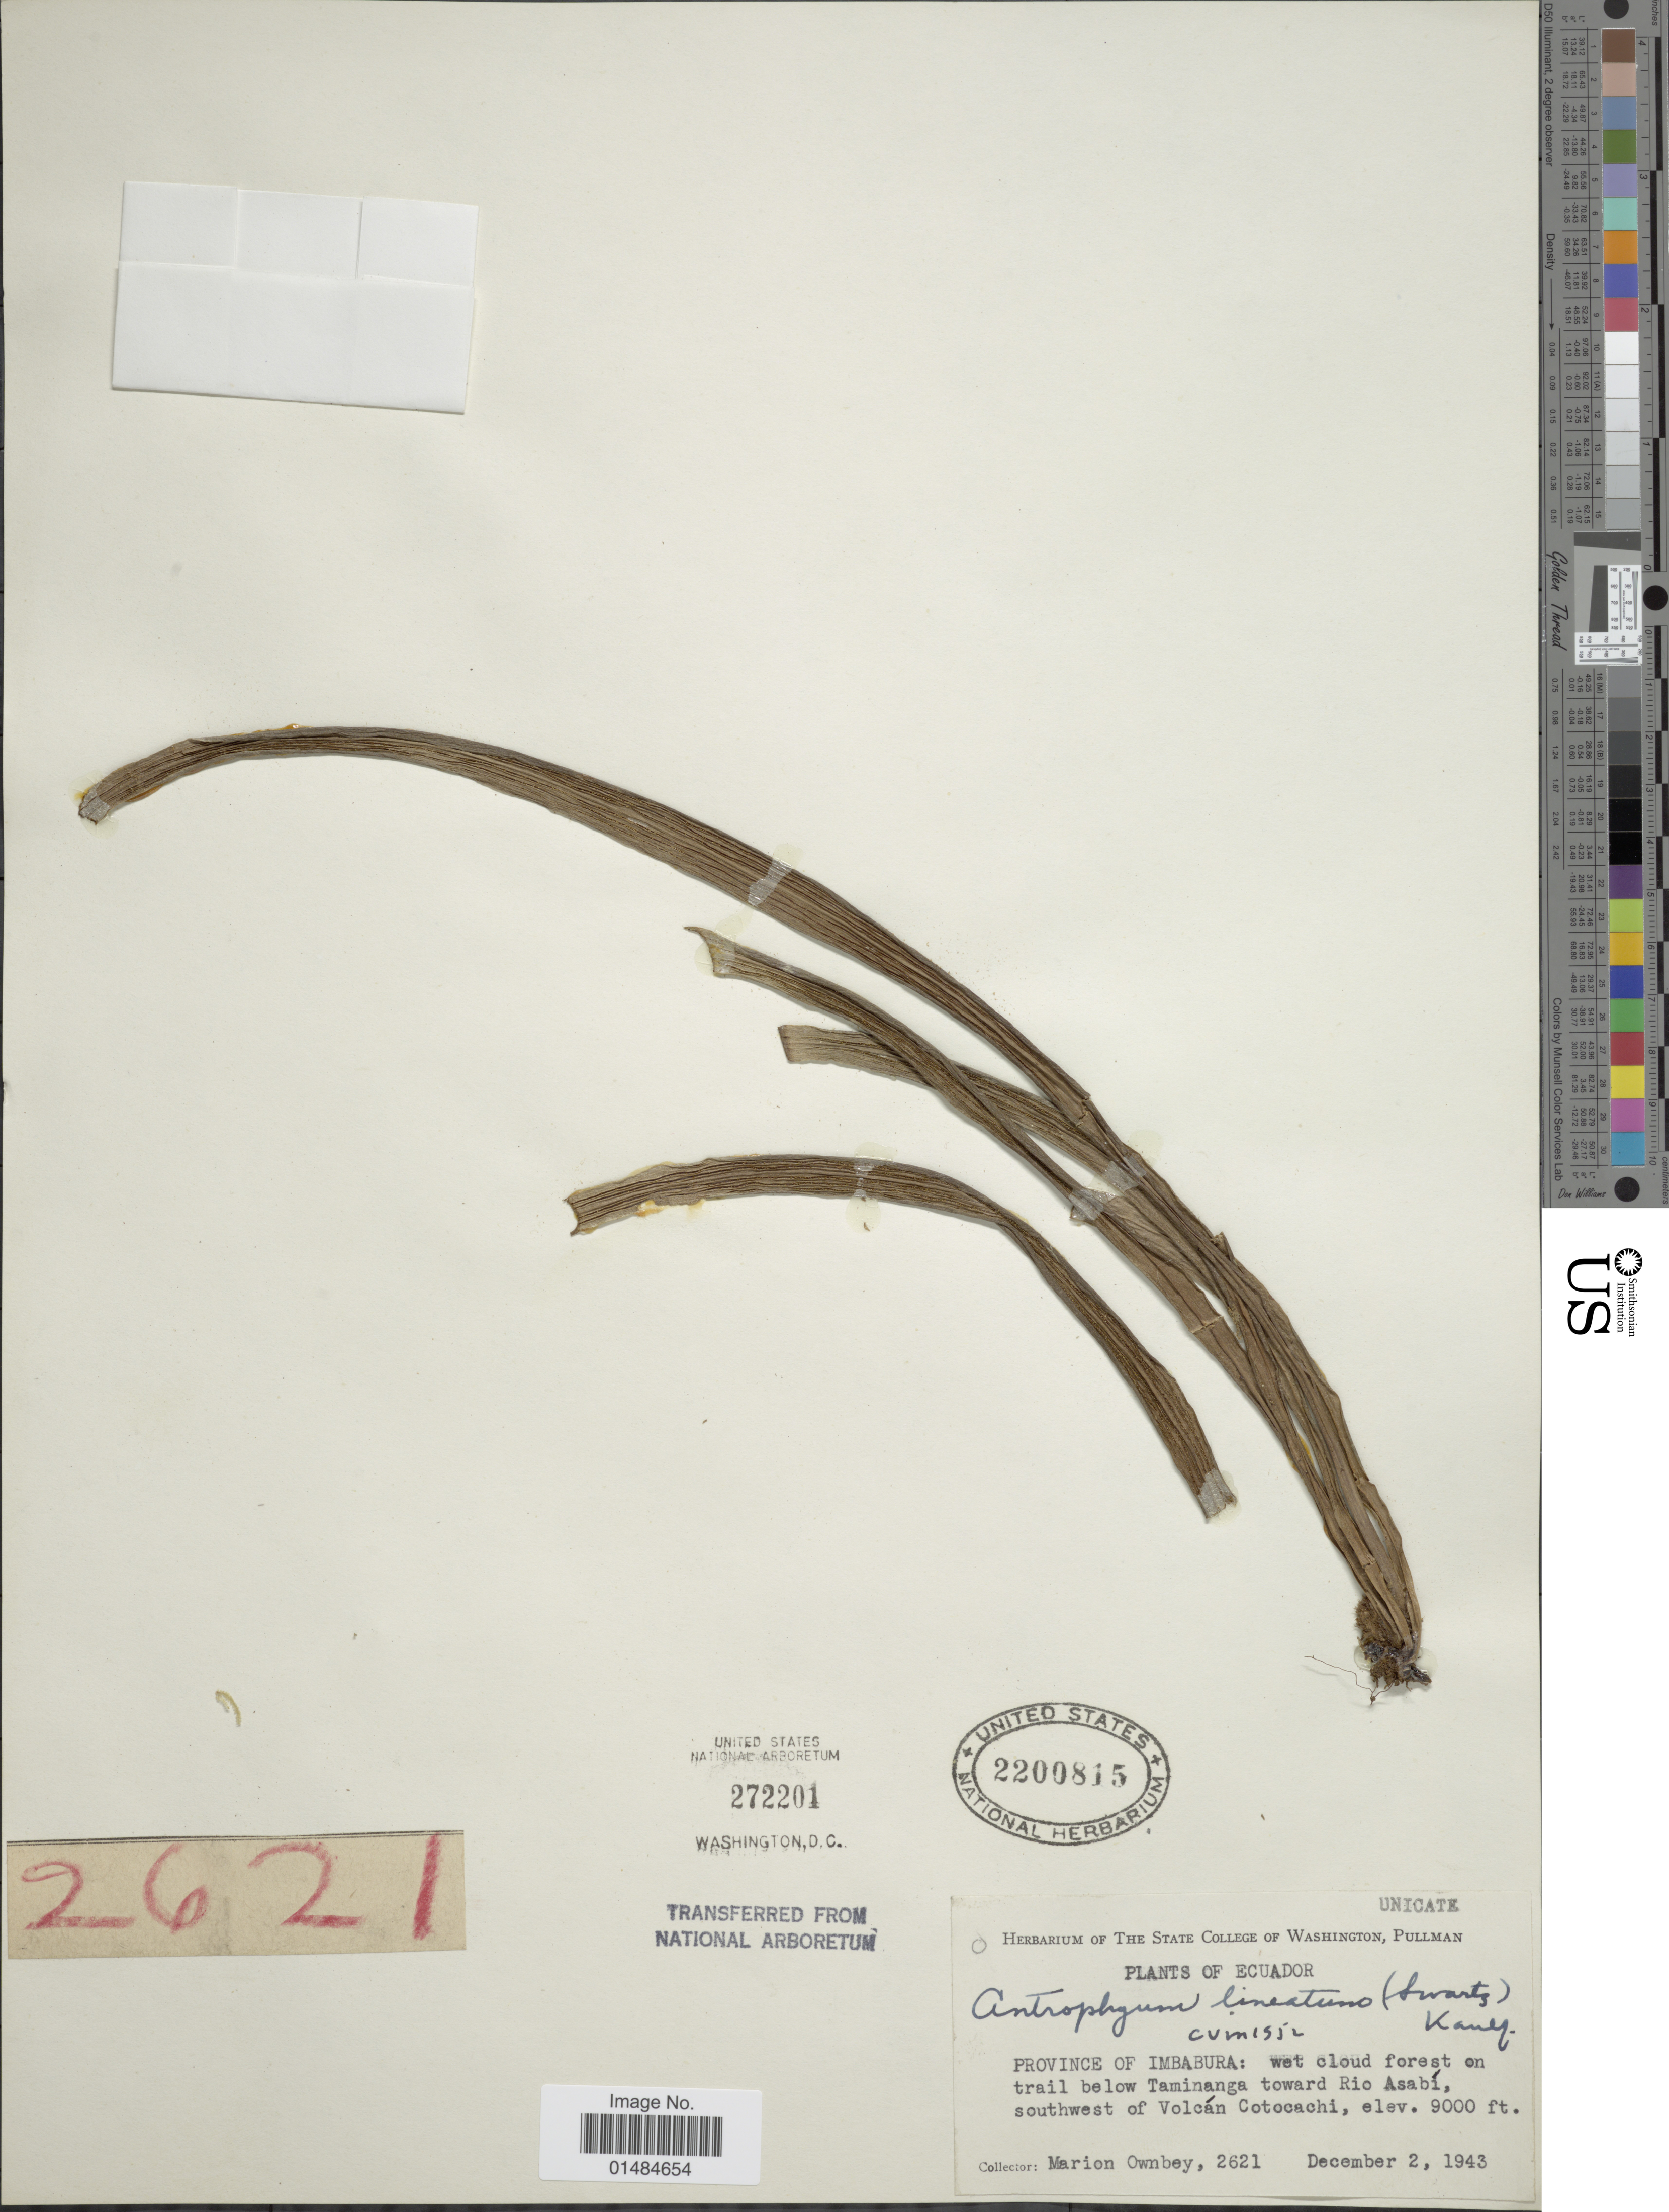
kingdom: Plantae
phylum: Tracheophyta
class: Polypodiopsida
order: Polypodiales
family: Pteridaceae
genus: Polytaenium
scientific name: Polytaenium lineatum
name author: (Sw.) J. Sm.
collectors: F. M. Ownbey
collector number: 2621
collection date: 1943-12-02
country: Ecuador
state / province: Imbabura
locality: Province of Imbabura: wet cloud forest on trail below Taminanga toward Rio Asabí, southwest of Volcán Cotocachi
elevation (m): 2743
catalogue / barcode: US 2200815